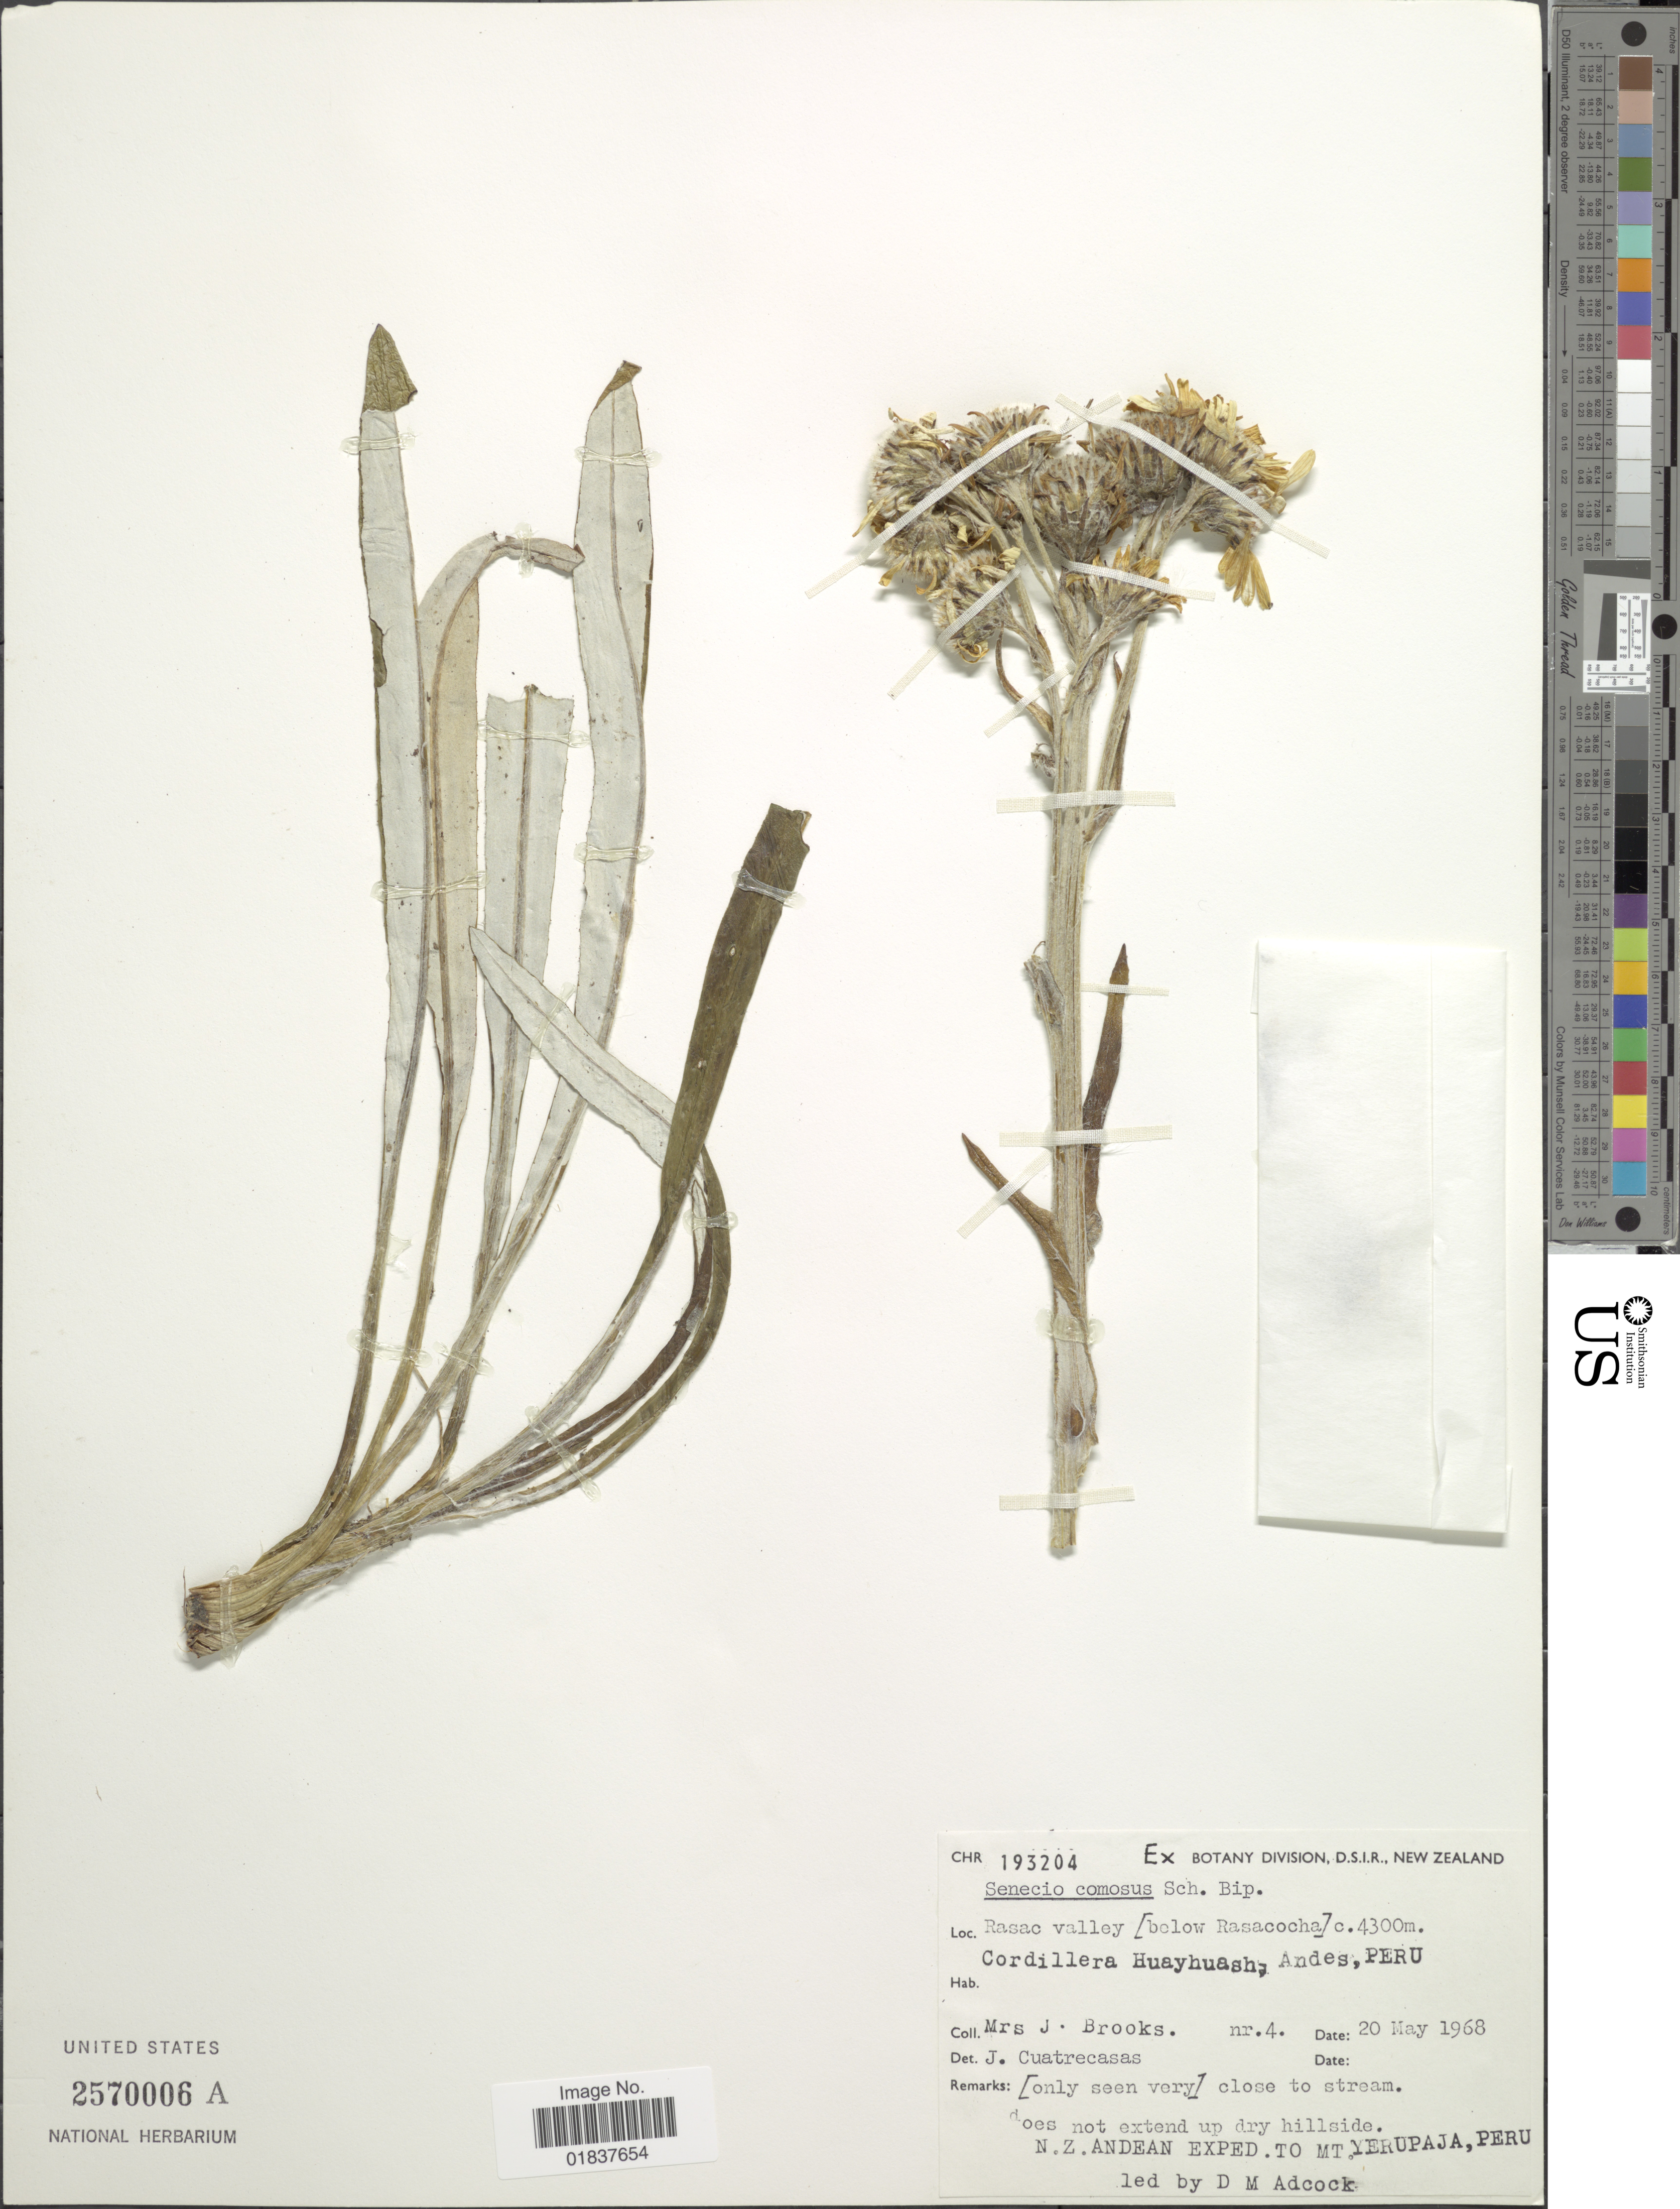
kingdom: Plantae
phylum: Tracheophyta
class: Magnoliopsida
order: Asterales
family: Asteraceae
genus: Senecio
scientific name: Senecio comosus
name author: Sch. Bip.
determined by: Salomon, Luciana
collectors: J. Brooks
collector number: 4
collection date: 1968-05-20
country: Peru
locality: Rasac Valley, below Rasacocha, Cordillera, Huayhuash, Andes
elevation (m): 4300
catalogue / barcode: US 2570006A